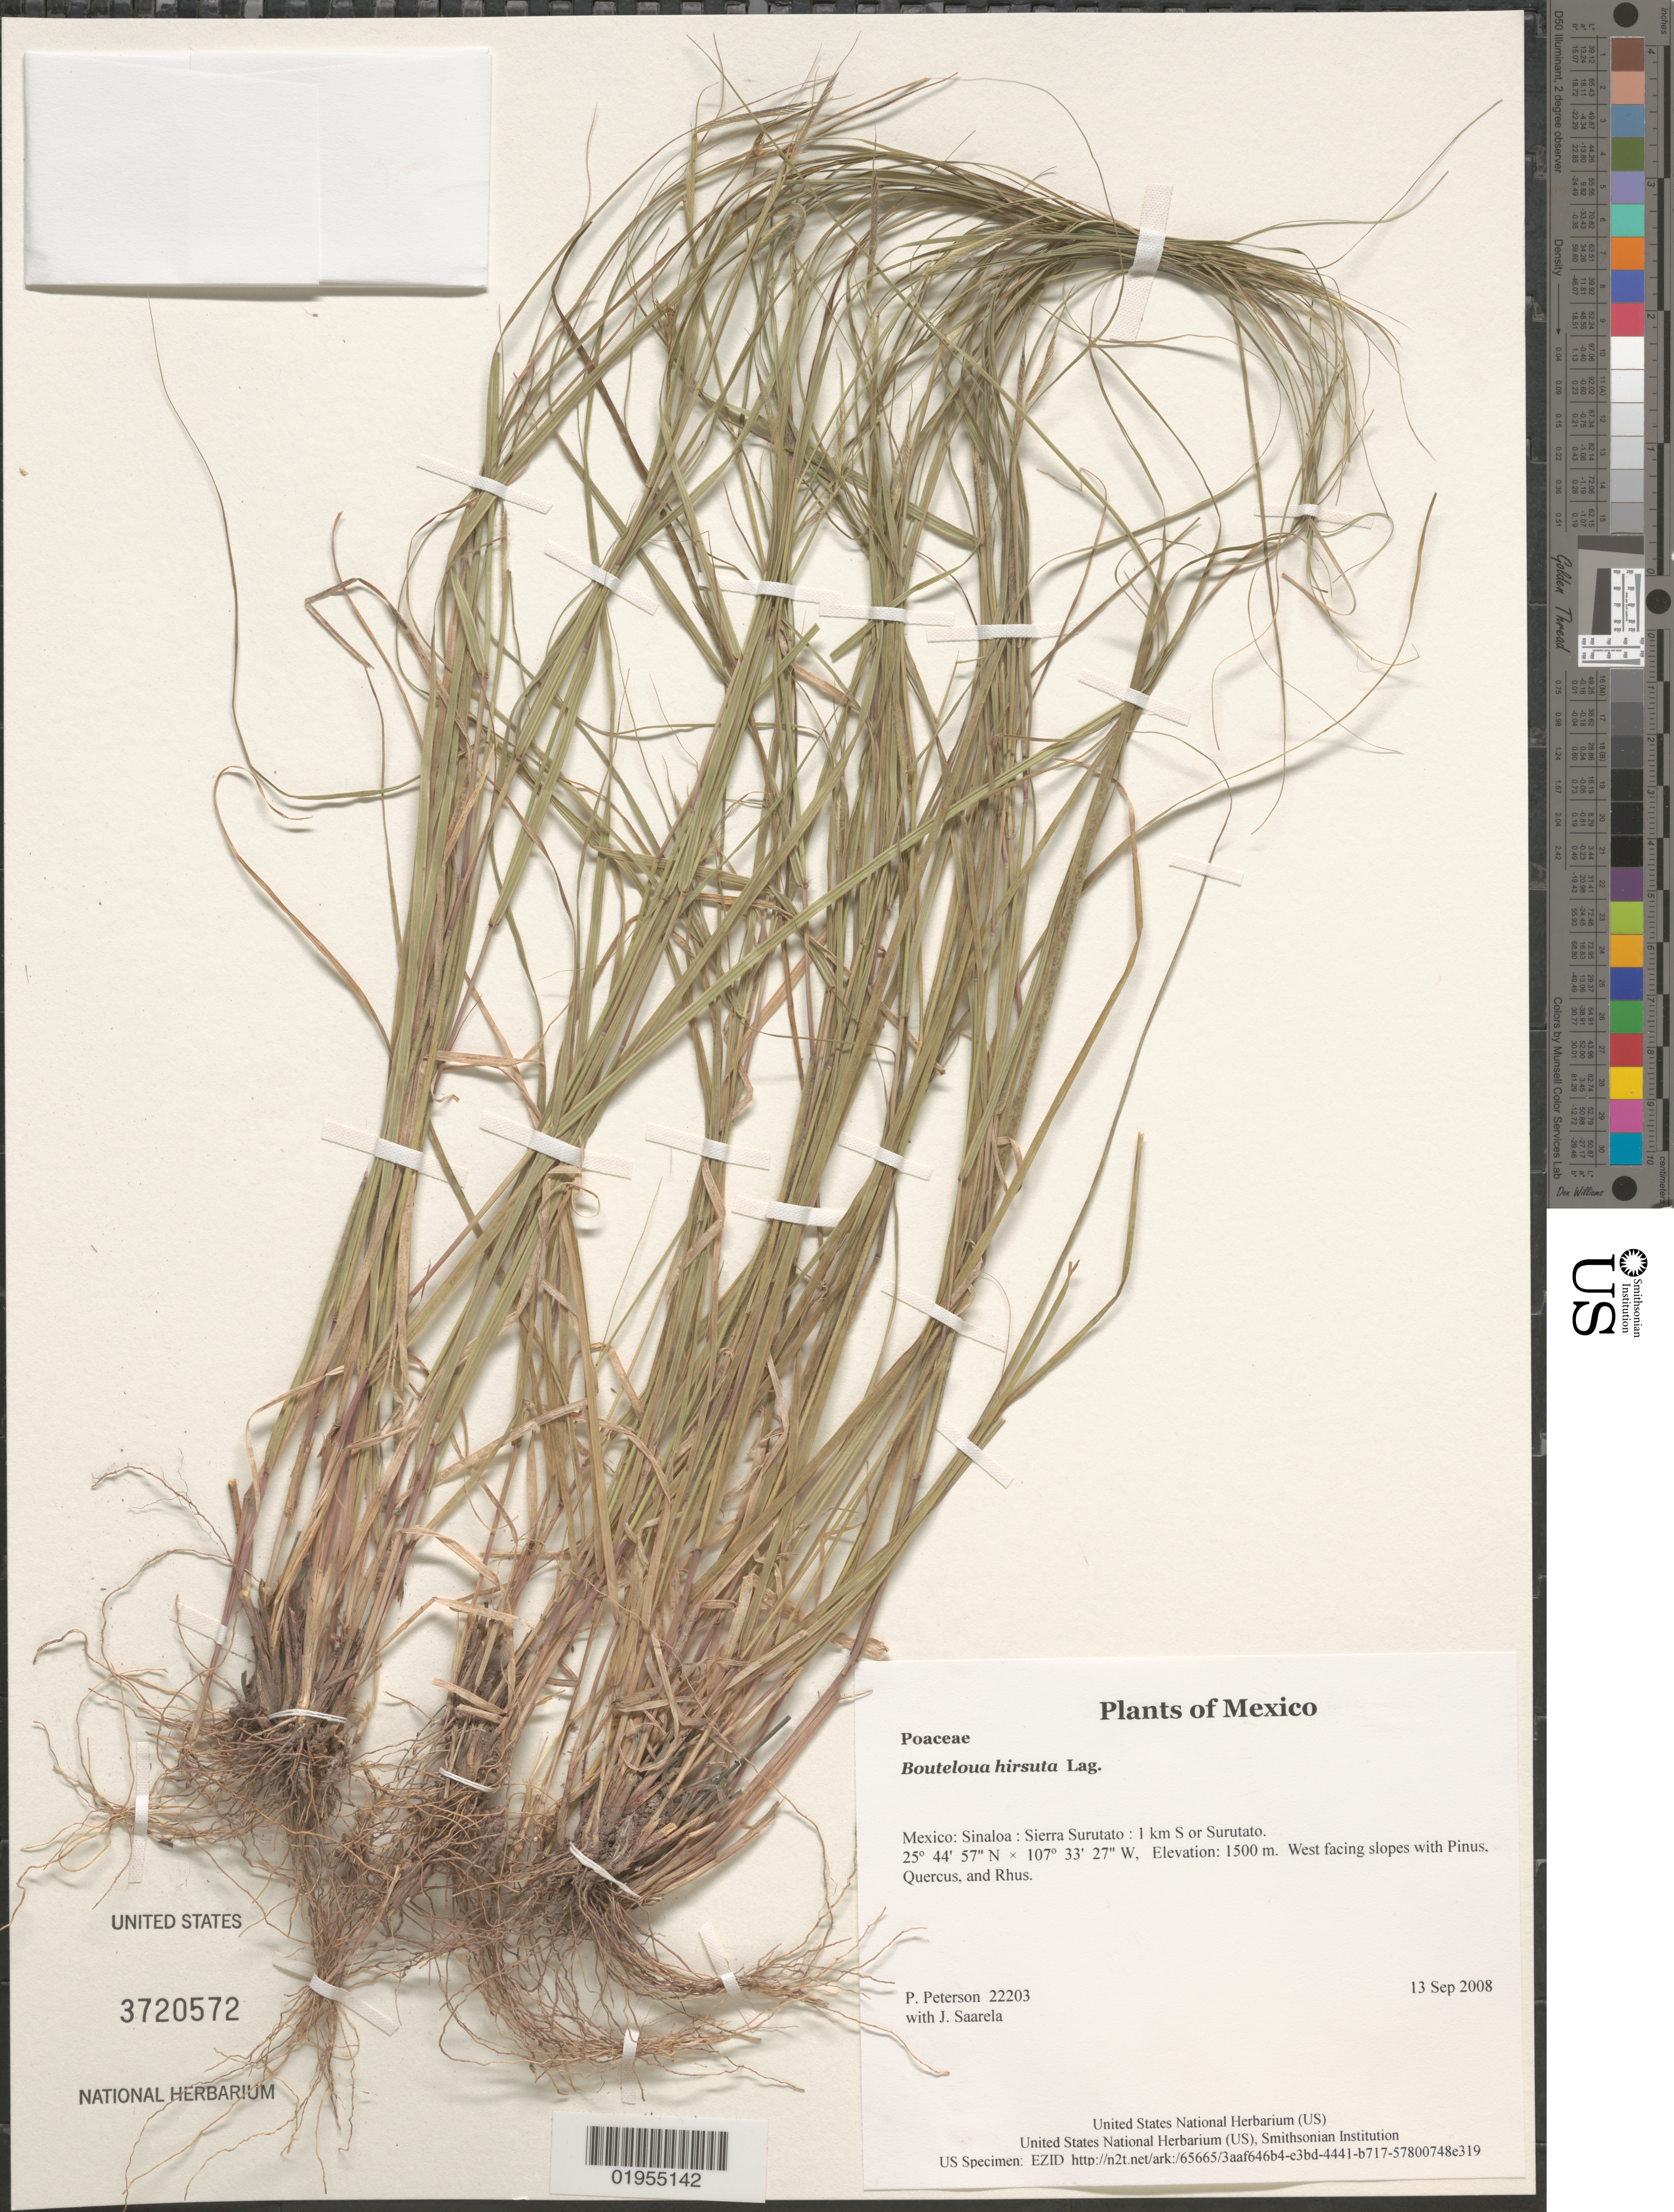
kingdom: Plantae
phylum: Tracheophyta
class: Liliopsida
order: Poales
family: Poaceae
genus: Bouteloua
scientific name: Bouteloua hirsuta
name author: Lag.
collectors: P. M. Peterson & J. Saarela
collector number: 22203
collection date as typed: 13 Sep 2008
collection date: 2008-09-13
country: Mexico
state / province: Sinaloa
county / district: Sierra Surutato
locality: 1 km S or Surutato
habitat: West facing slopes with Pinus, Quercus, and Rhus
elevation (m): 1500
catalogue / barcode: US 3720572